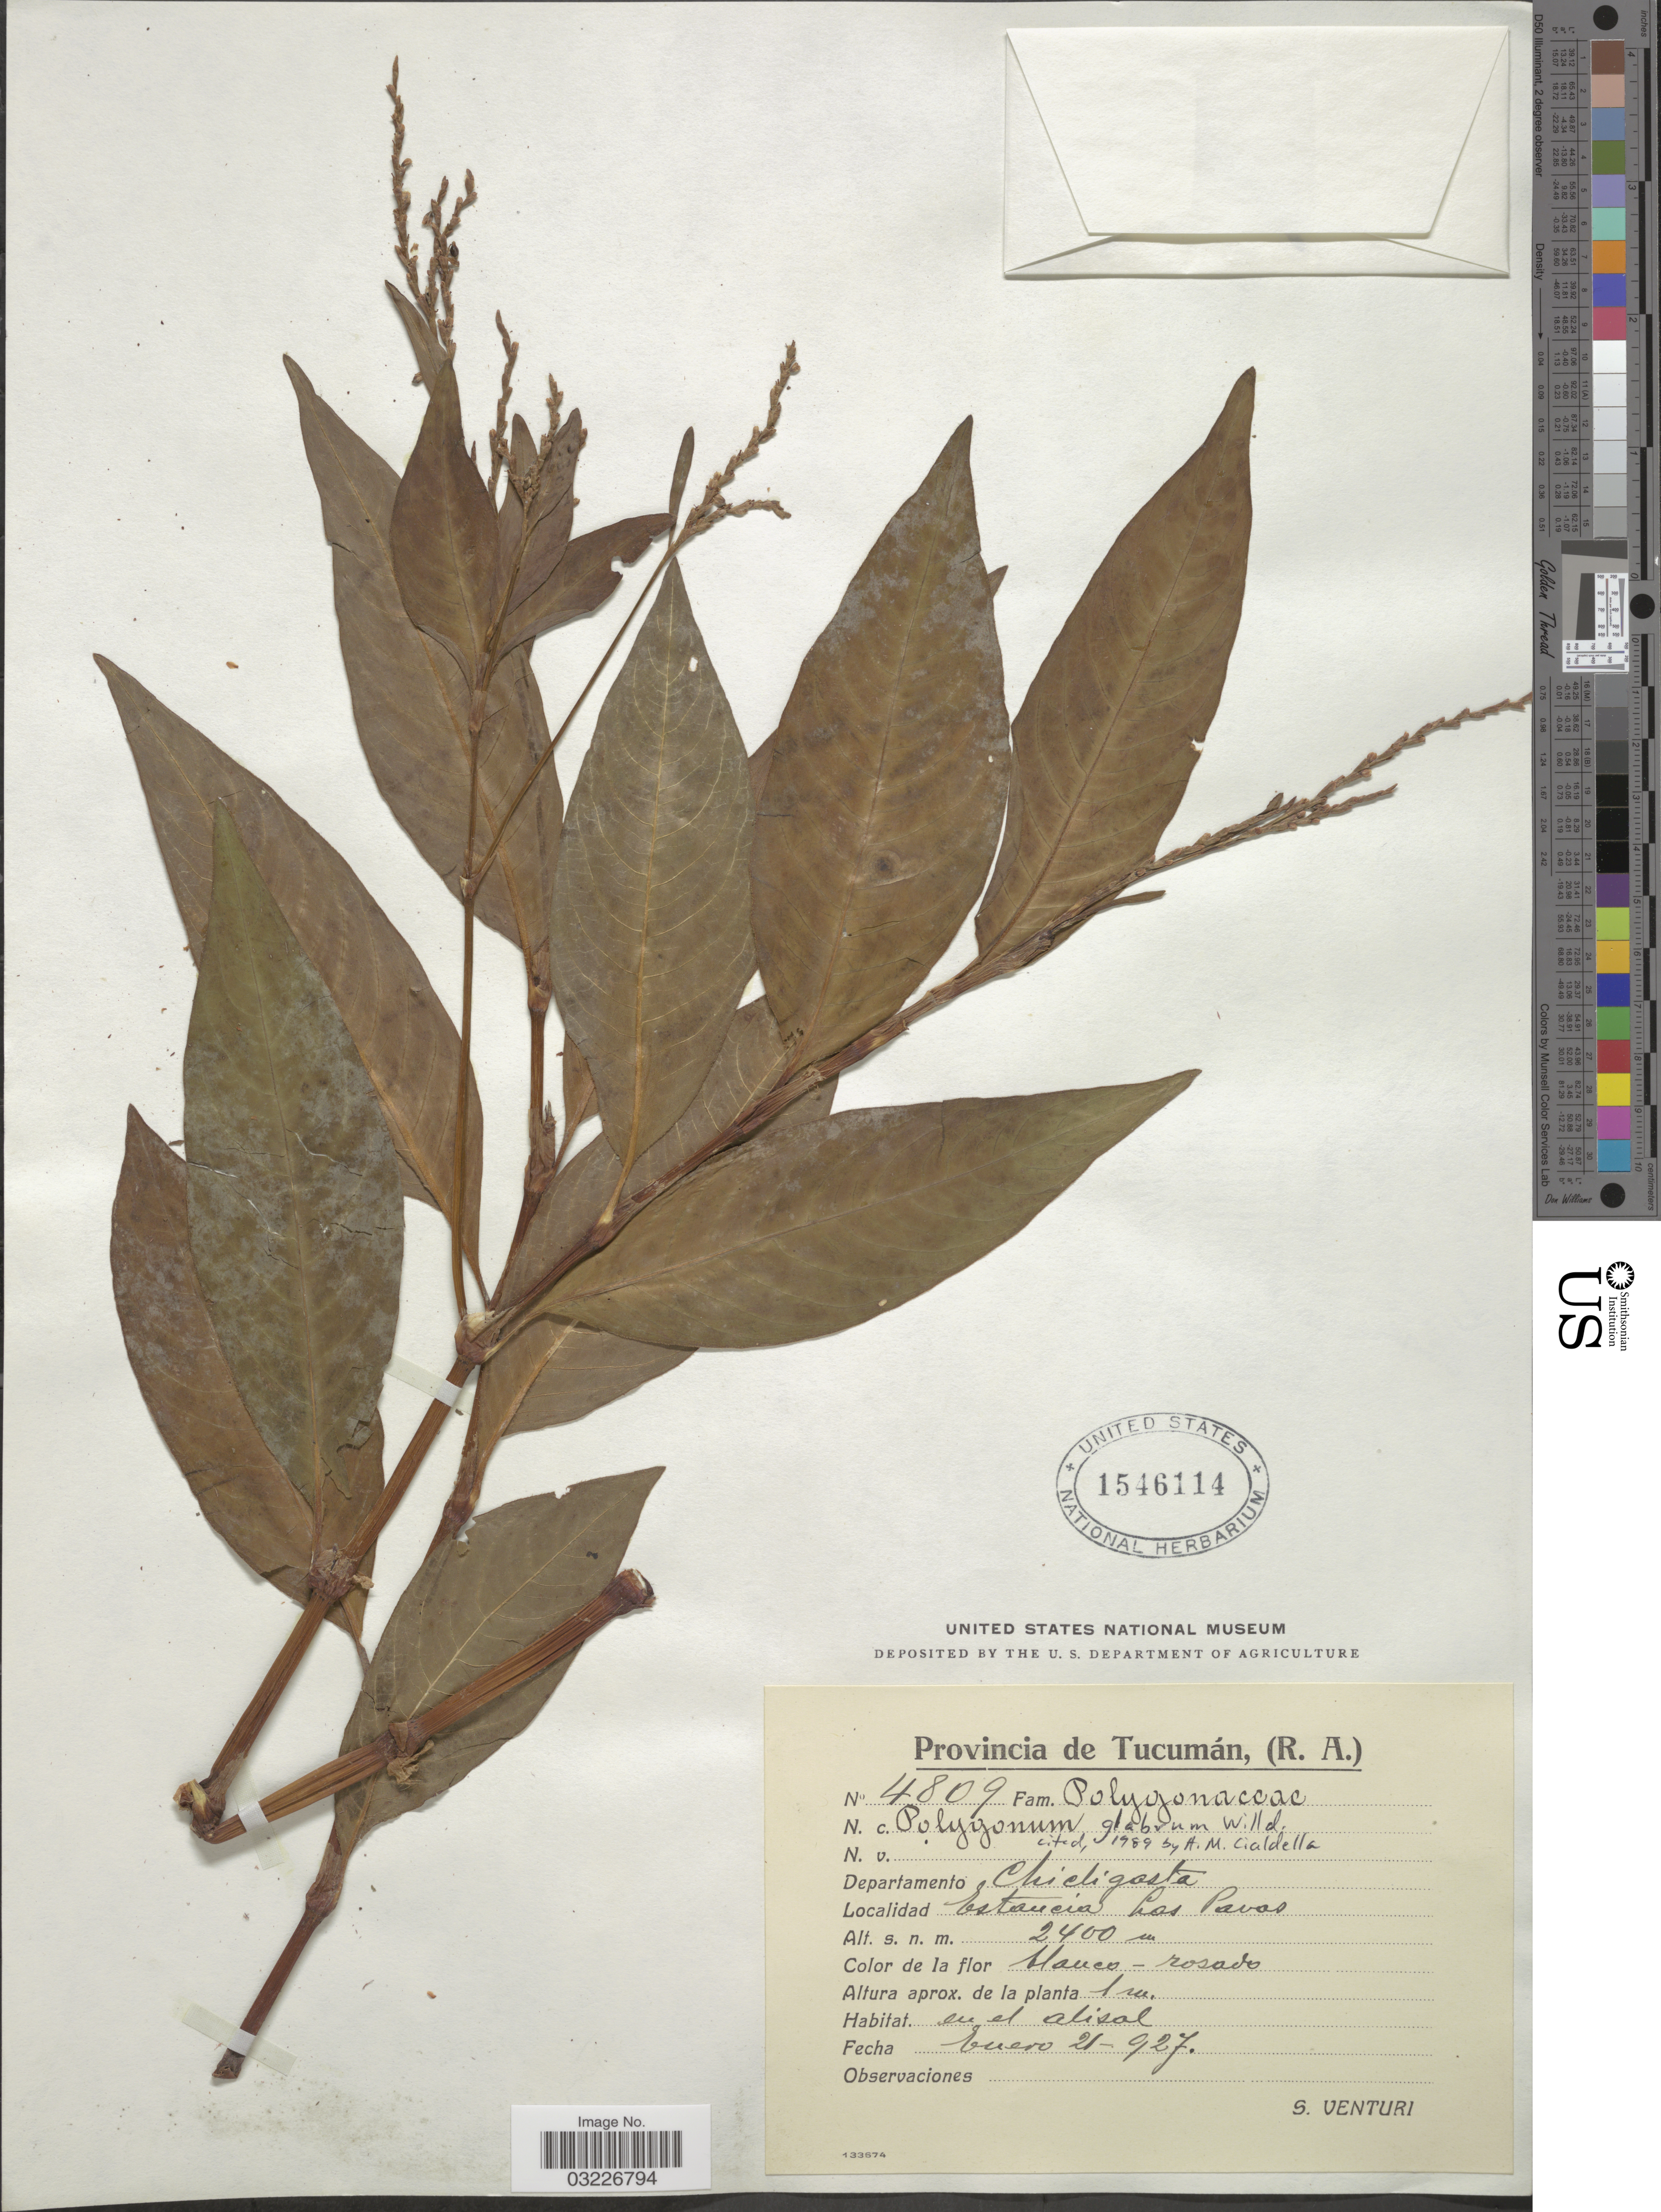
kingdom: Plantae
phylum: Tracheophyta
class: Magnoliopsida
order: Caryophyllales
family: Polygonaceae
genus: Polygonum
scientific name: Polygonum glabrum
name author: Willd.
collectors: S. Venturi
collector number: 4809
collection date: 1927-01-21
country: Argentina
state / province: Tucuman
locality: Departamento de Chicligasta, Estancia Las Pavas.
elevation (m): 2400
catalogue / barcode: US 1546114